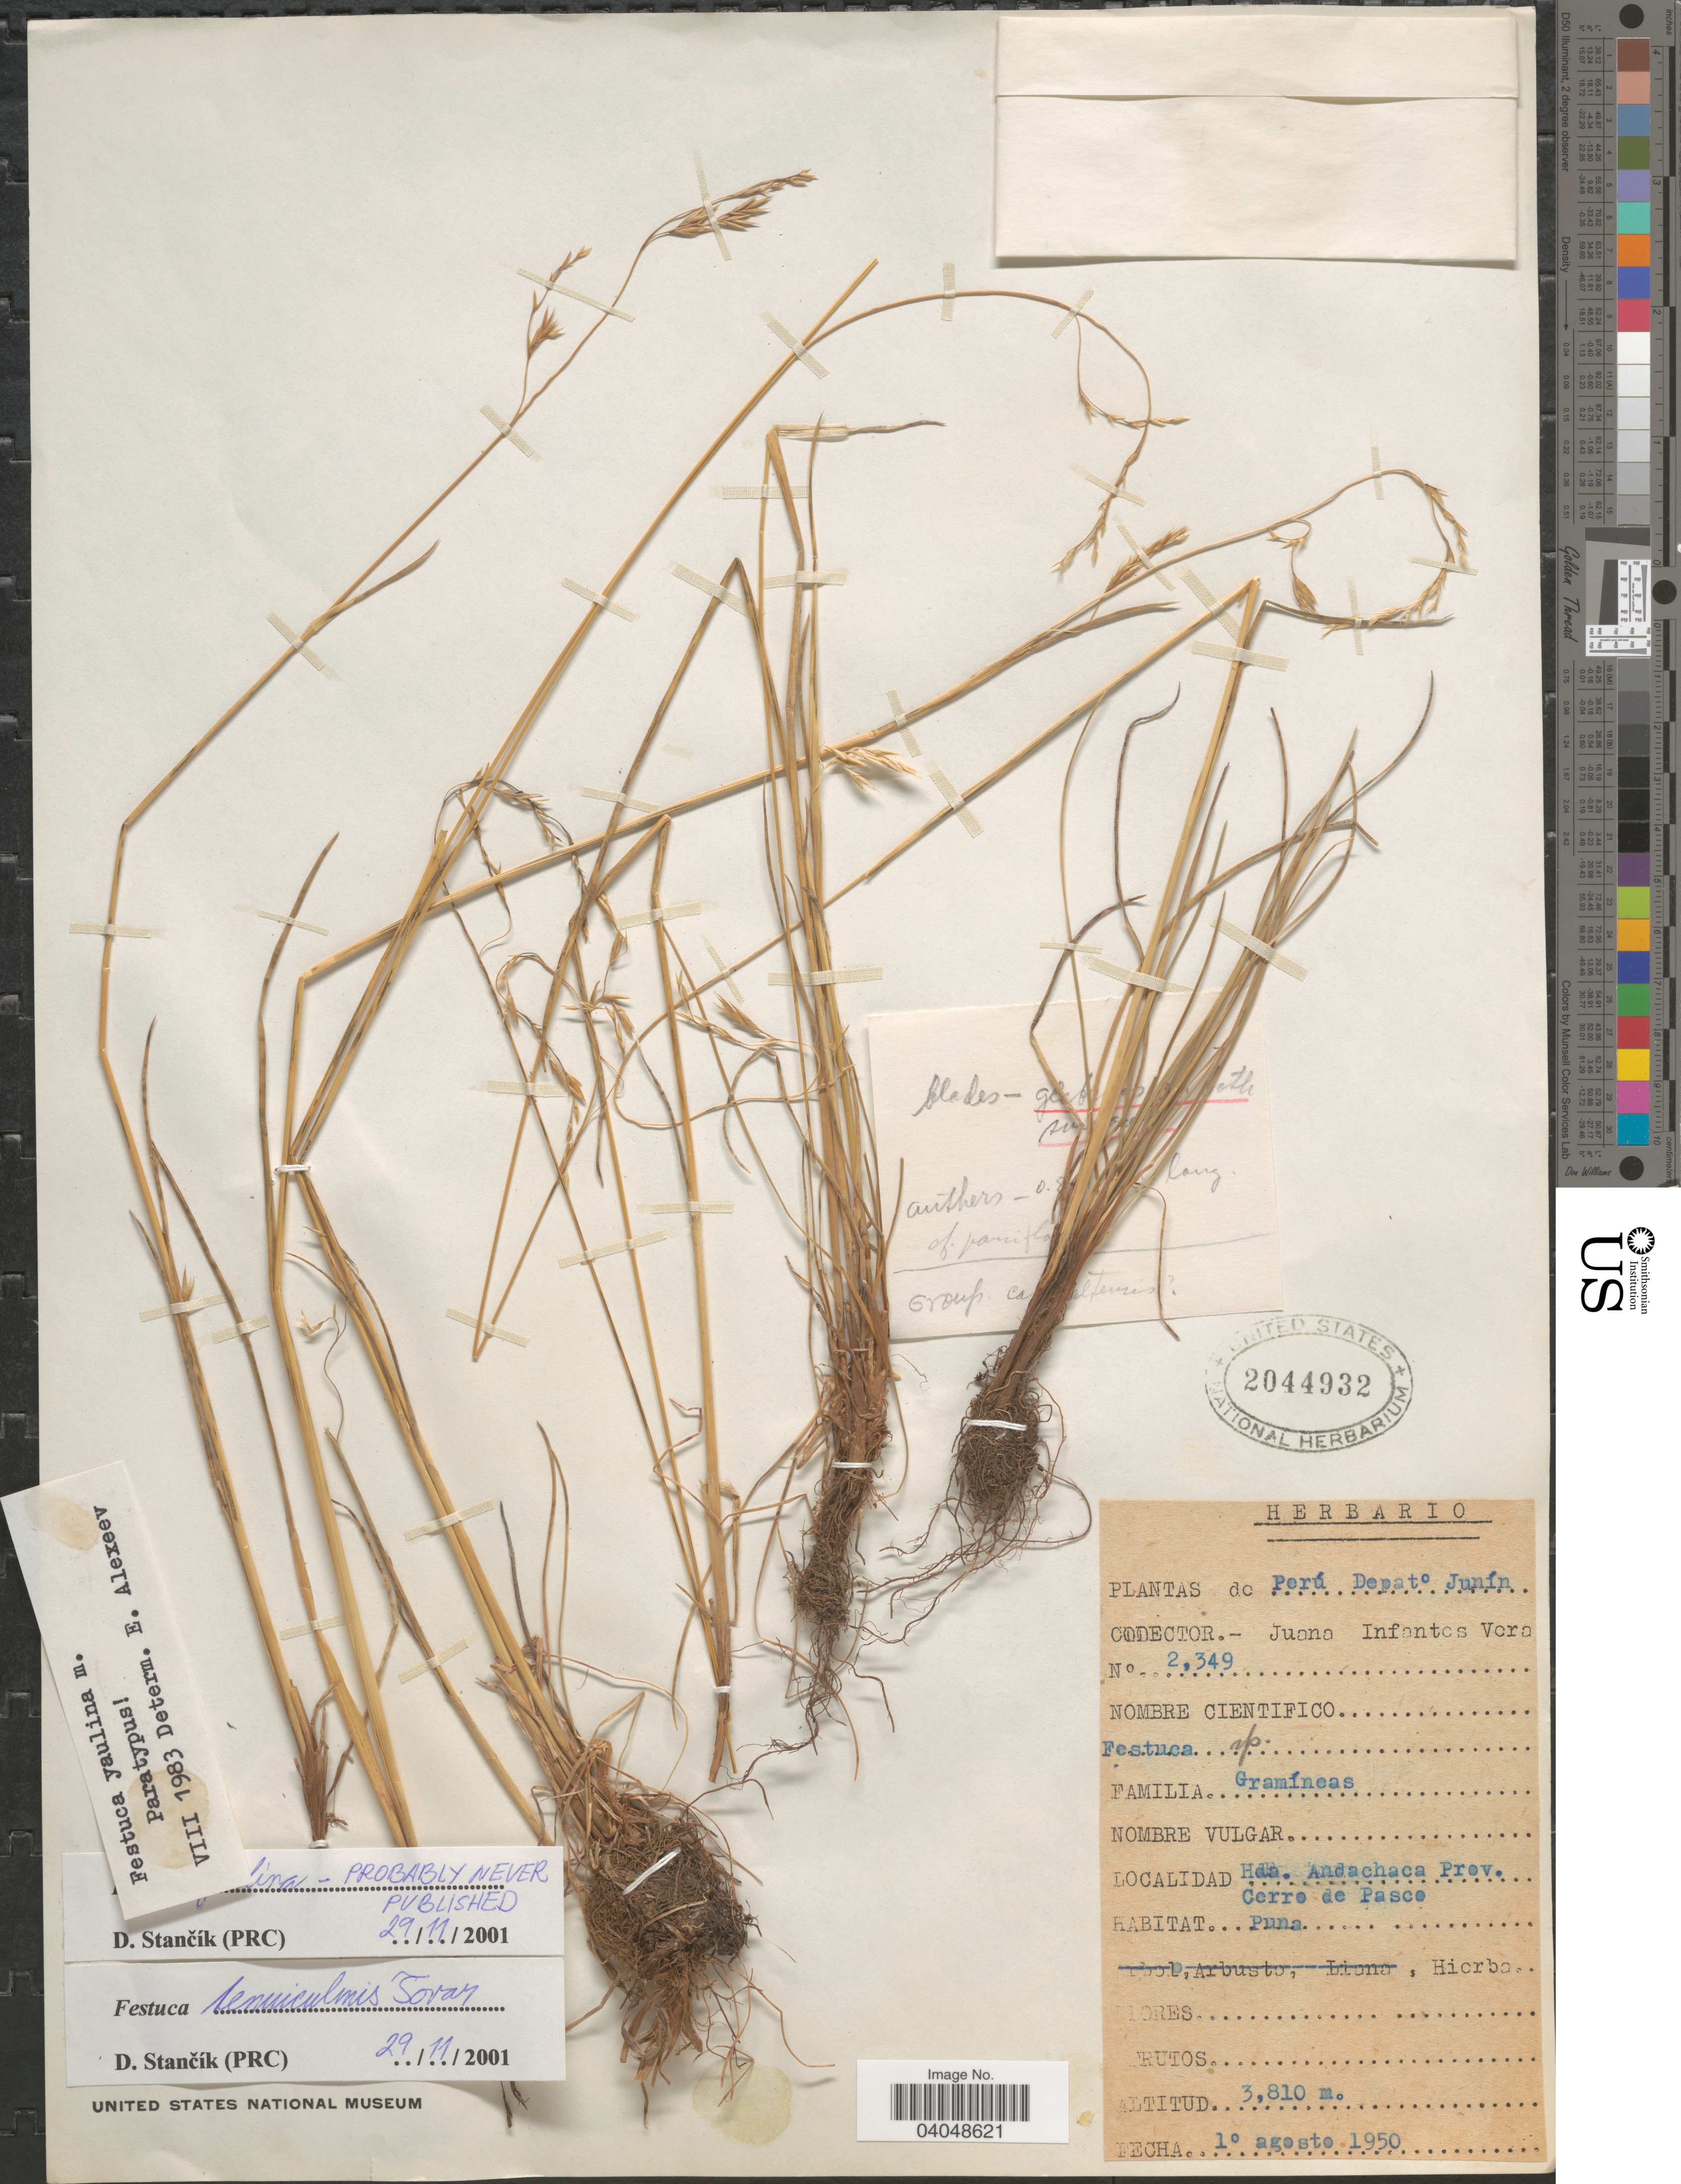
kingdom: Plantae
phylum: Tracheophyta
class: Liliopsida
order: Poales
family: Poaceae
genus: Festuca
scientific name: Festuca yaulina ined.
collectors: J. Infantes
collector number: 2349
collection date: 1950-08-10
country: Peru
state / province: Junín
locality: Depato Junín. Hda. Andachaca Prov. Cerro de Pasco.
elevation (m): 3810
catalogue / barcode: US 2044932